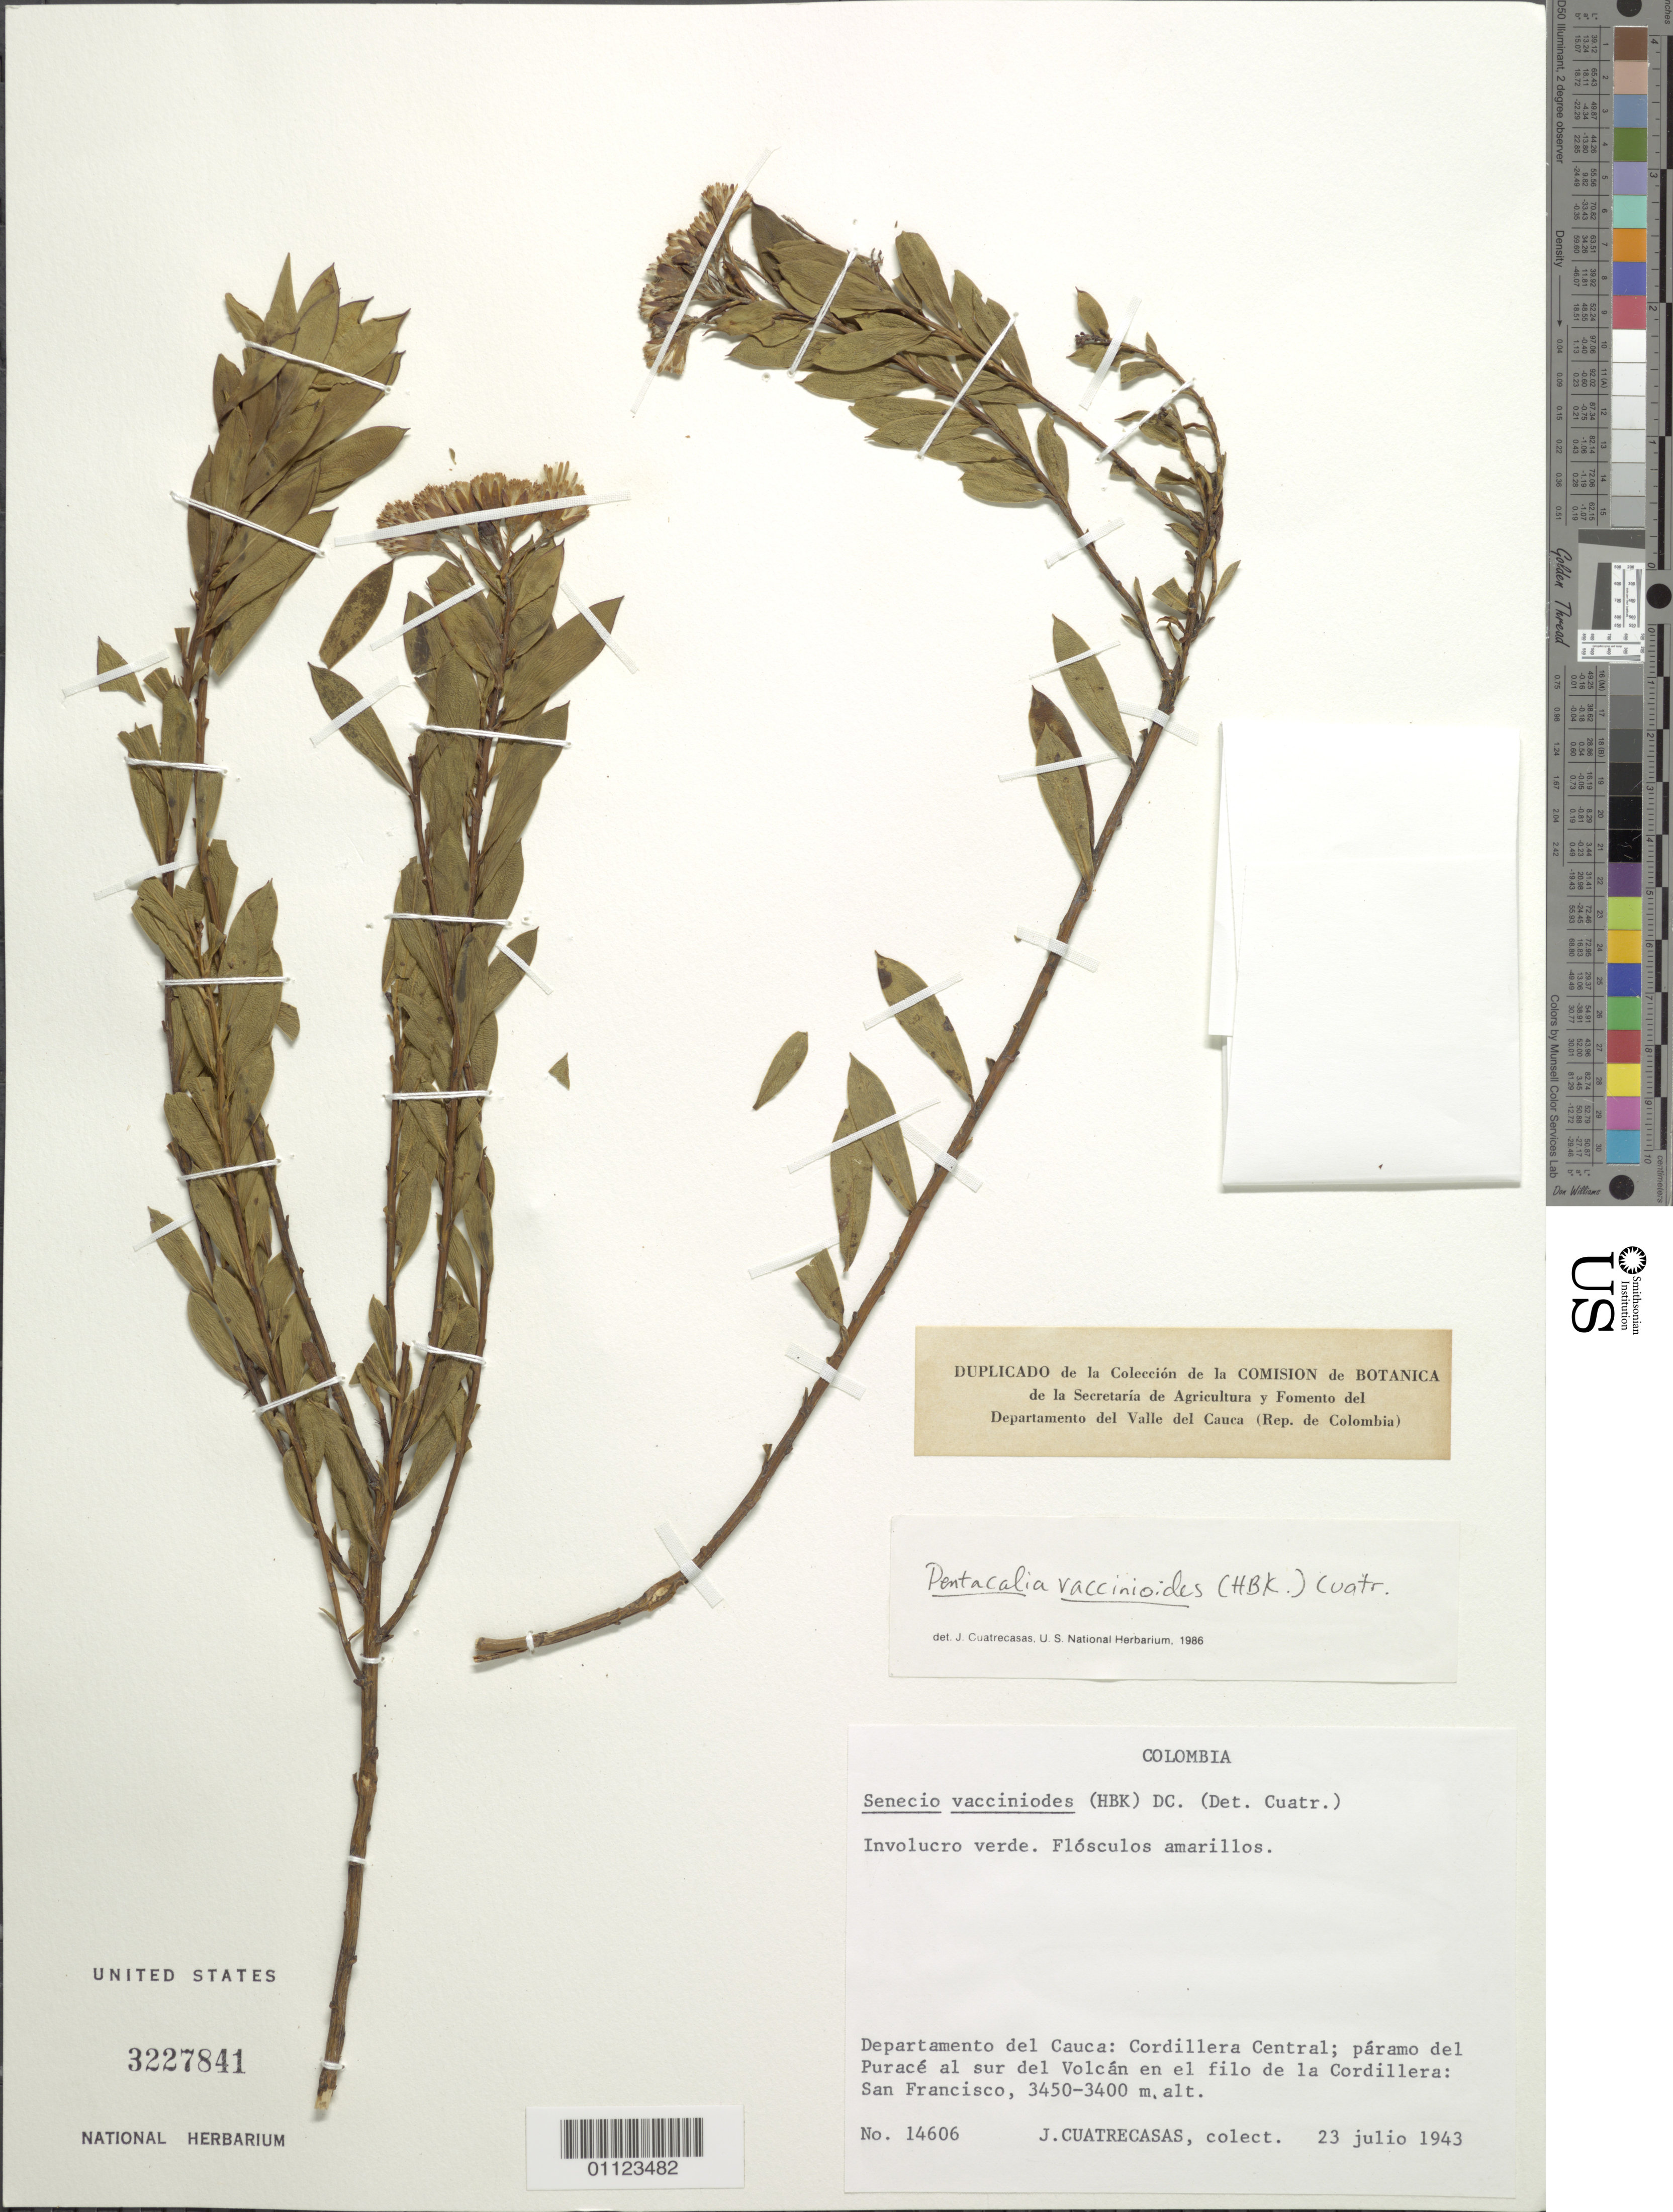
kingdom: Plantae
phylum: Tracheophyta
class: Magnoliopsida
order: Asterales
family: Asteraceae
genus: Pentacalia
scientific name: Pentacalia vaccinioides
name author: (Kunth) Cuatrec.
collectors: J. Cuatrecasas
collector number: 14606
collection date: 1943-07-23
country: Colombia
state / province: Cauca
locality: Cordillera Central, páramo del Puracé al sur del Volcán en el filo de la Cordillera, San Francisco.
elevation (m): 3400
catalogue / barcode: US 3227841